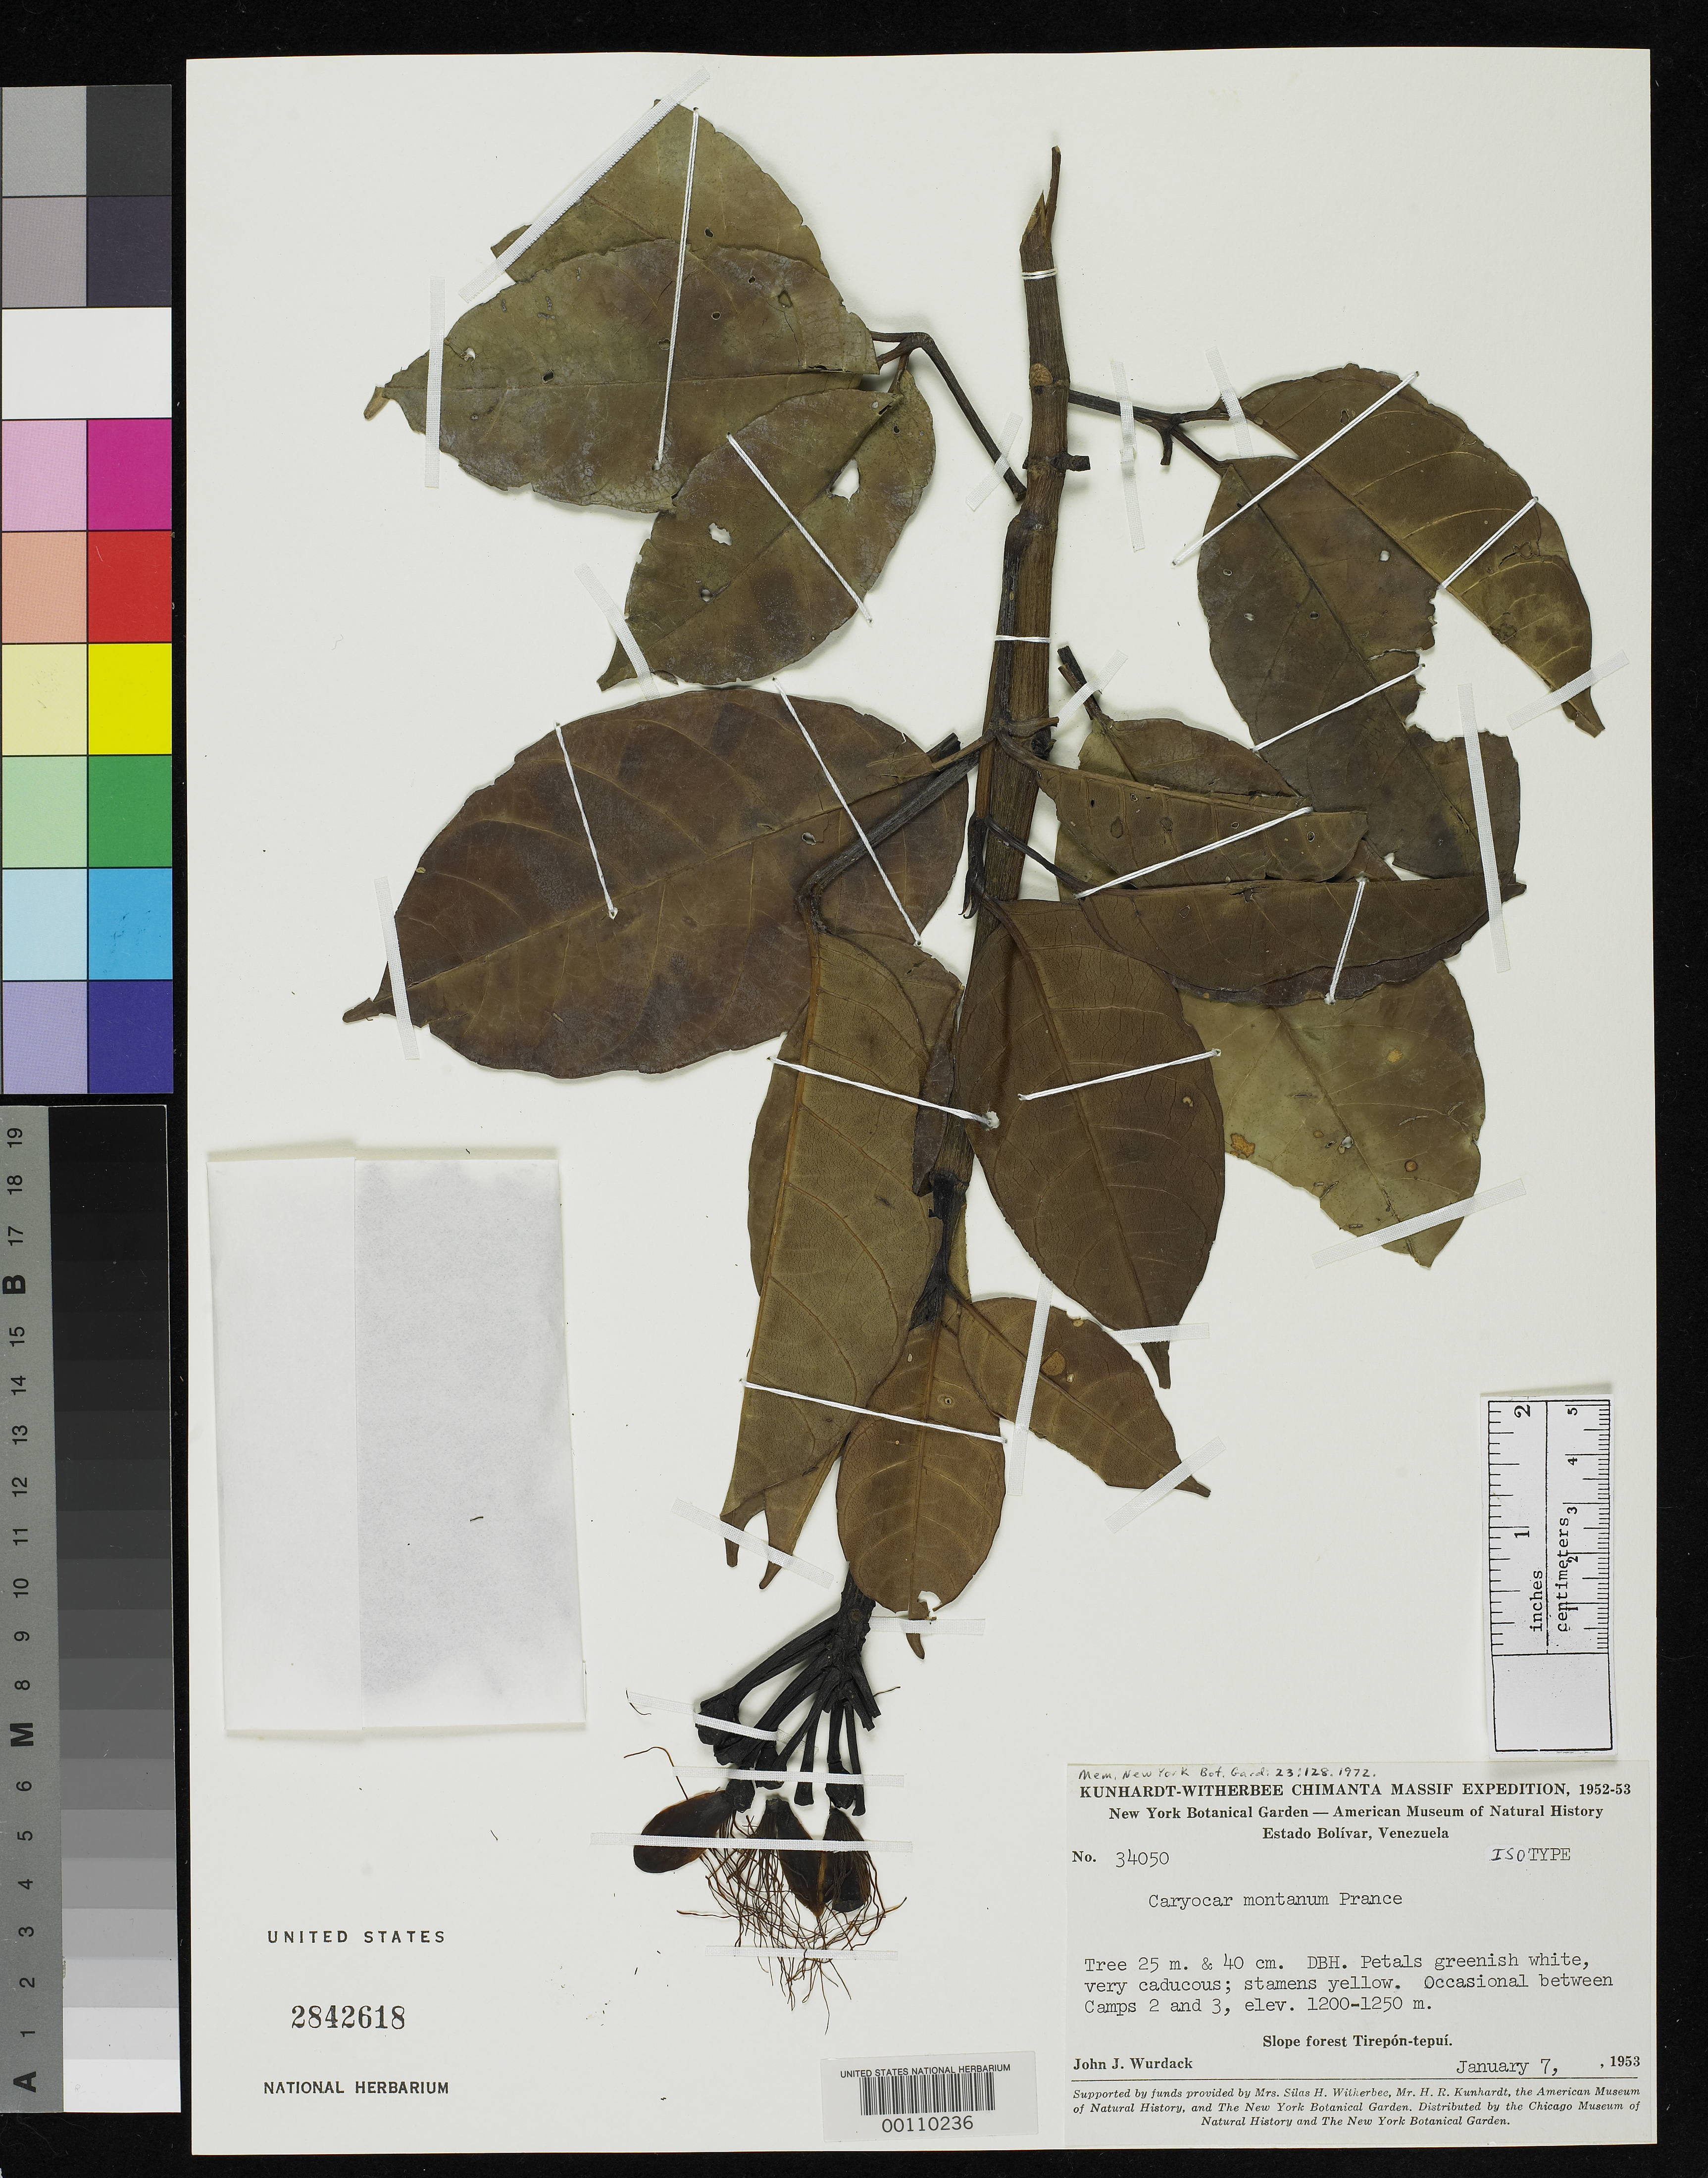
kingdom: Plantae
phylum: Tracheophyta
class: Magnoliopsida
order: Malpighiales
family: Caryocaraceae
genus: Caryocar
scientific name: Caryocar montanum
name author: Prance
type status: Isotype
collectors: J. J. Wurdack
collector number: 34050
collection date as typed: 07 Jan 1953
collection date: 1953-01-07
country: Venezuela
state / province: Bolivar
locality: Slope forest Tirepon-Tepui; alt. 1200-1250 ft.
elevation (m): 366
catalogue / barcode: US 2842618